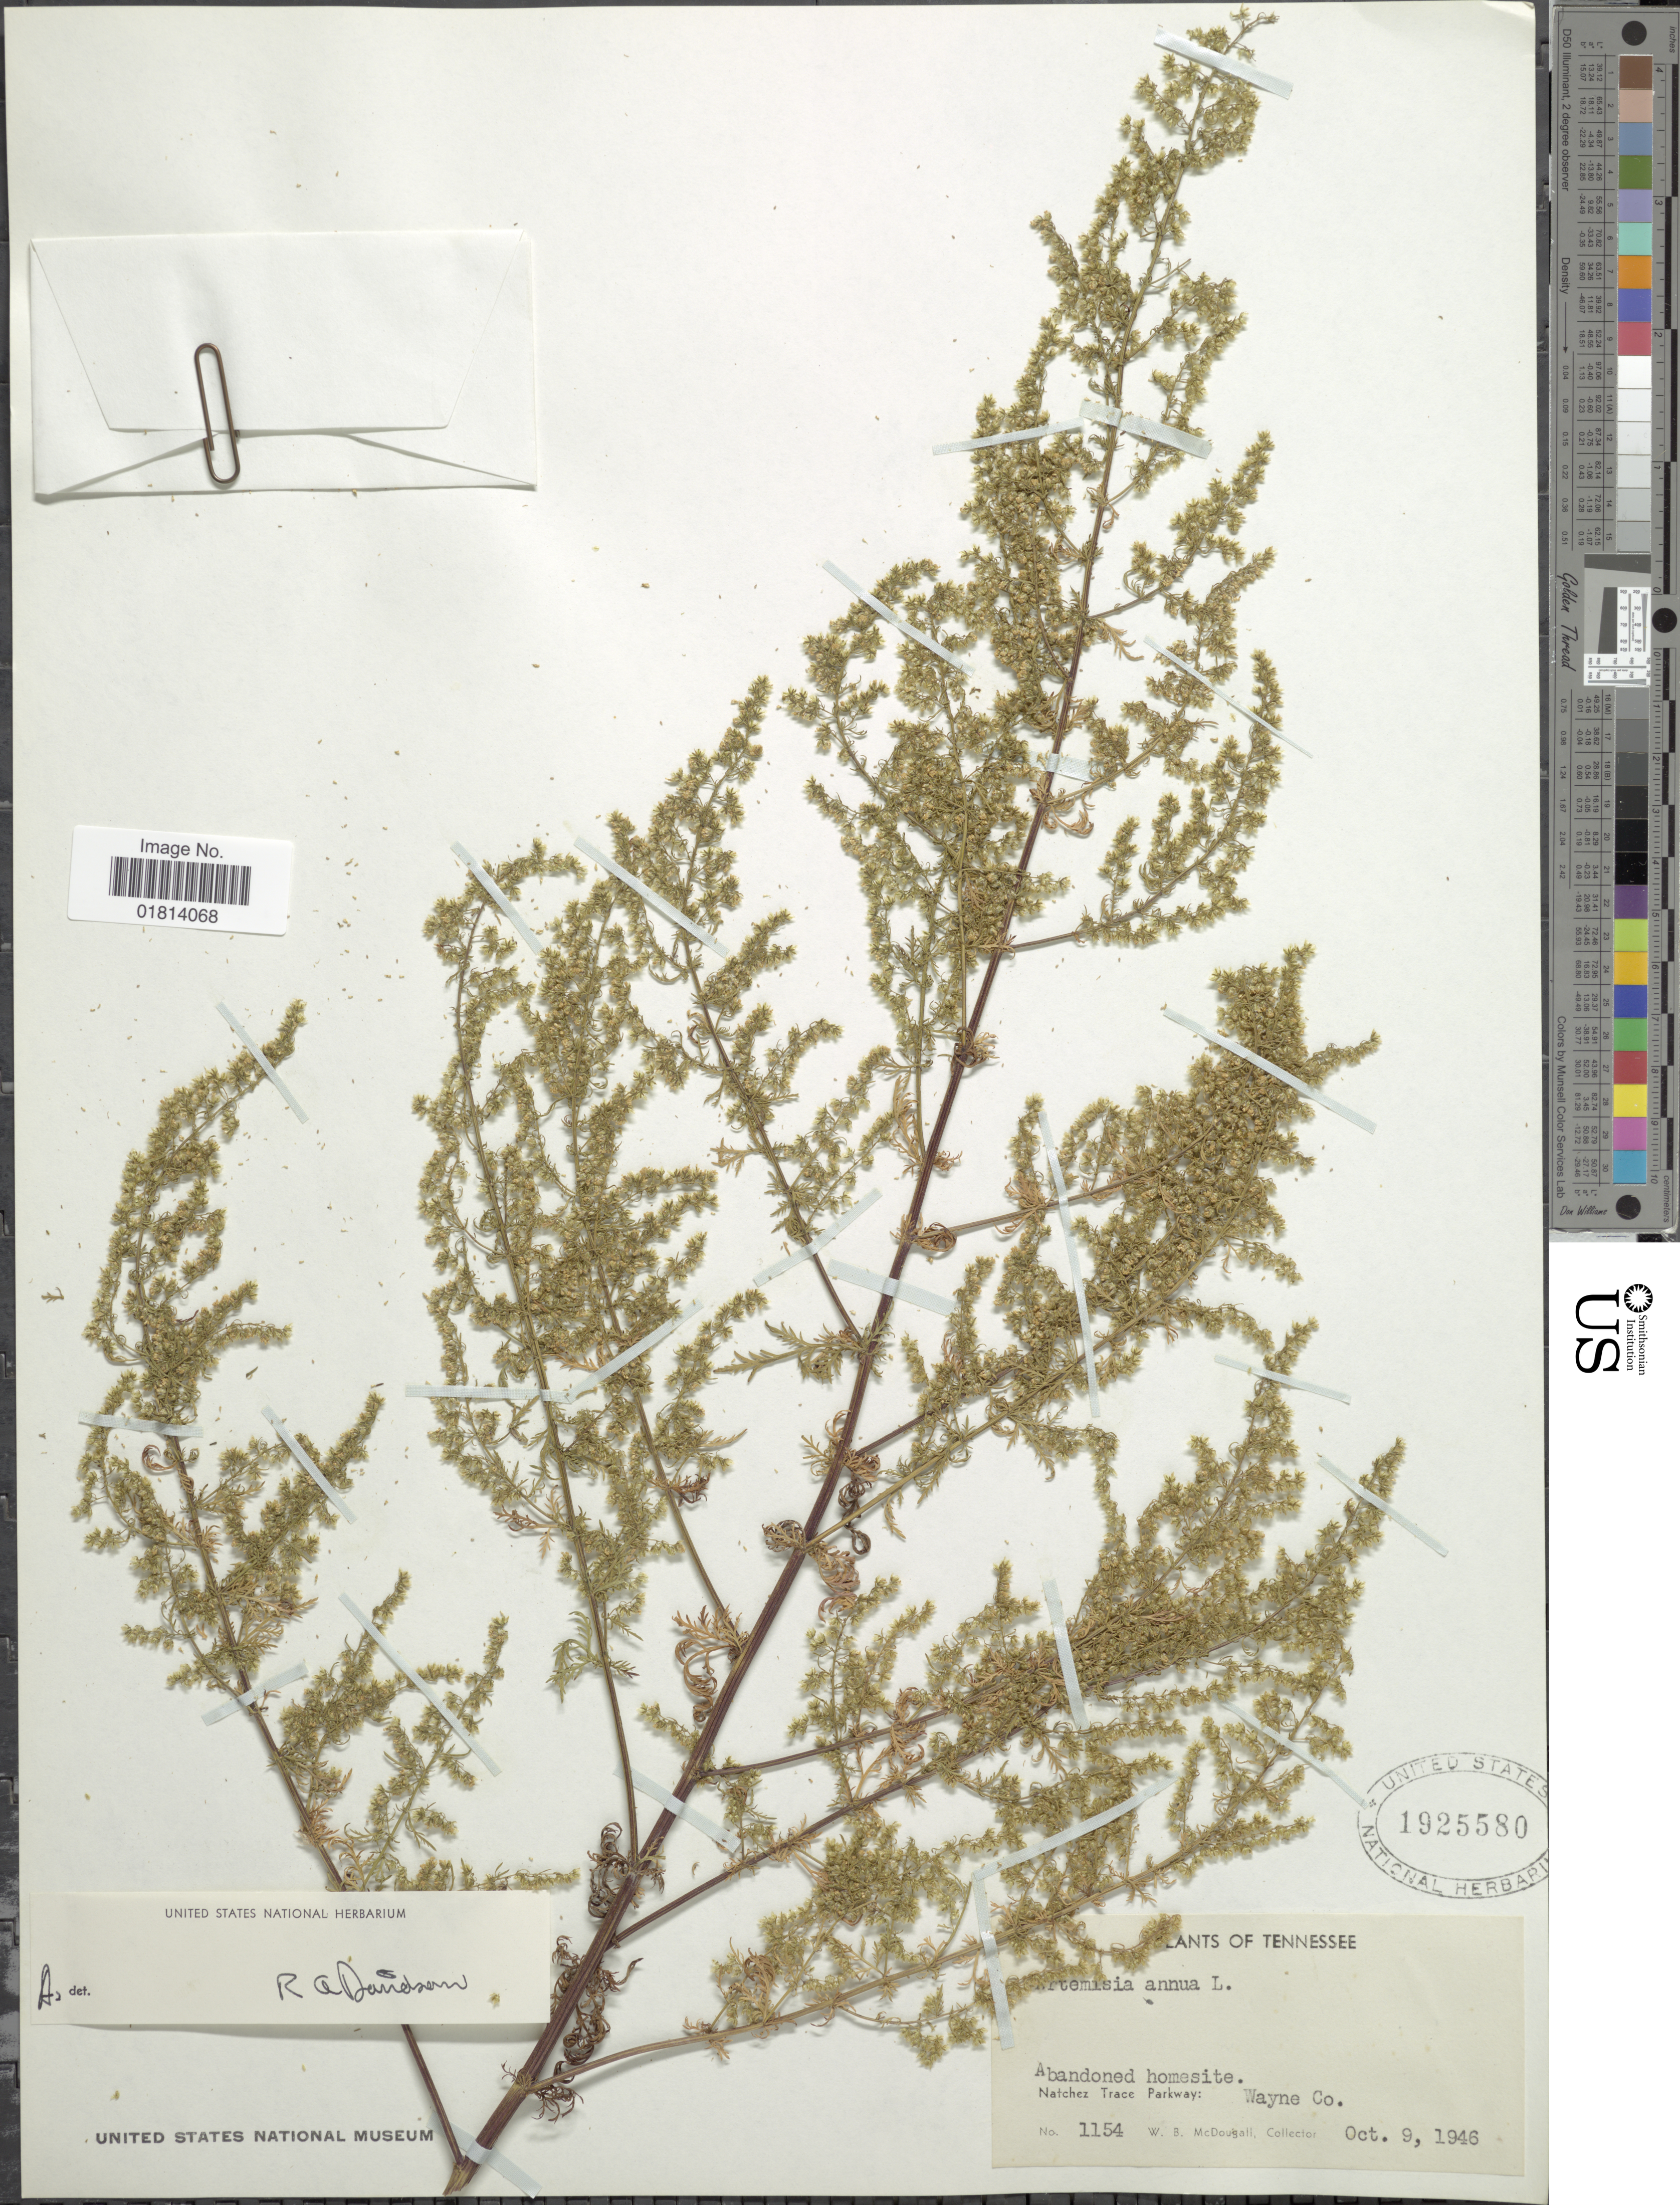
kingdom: Plantae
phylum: Tracheophyta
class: Magnoliopsida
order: Asterales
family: Asteraceae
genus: Artemisia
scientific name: Artemisia annua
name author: L.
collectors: W. B. McDougall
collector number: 1154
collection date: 1946-10-09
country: United States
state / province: Tennessee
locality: Abandoned homesite. Natchez Trace Parkway: Wayne Co.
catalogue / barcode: US 1925580